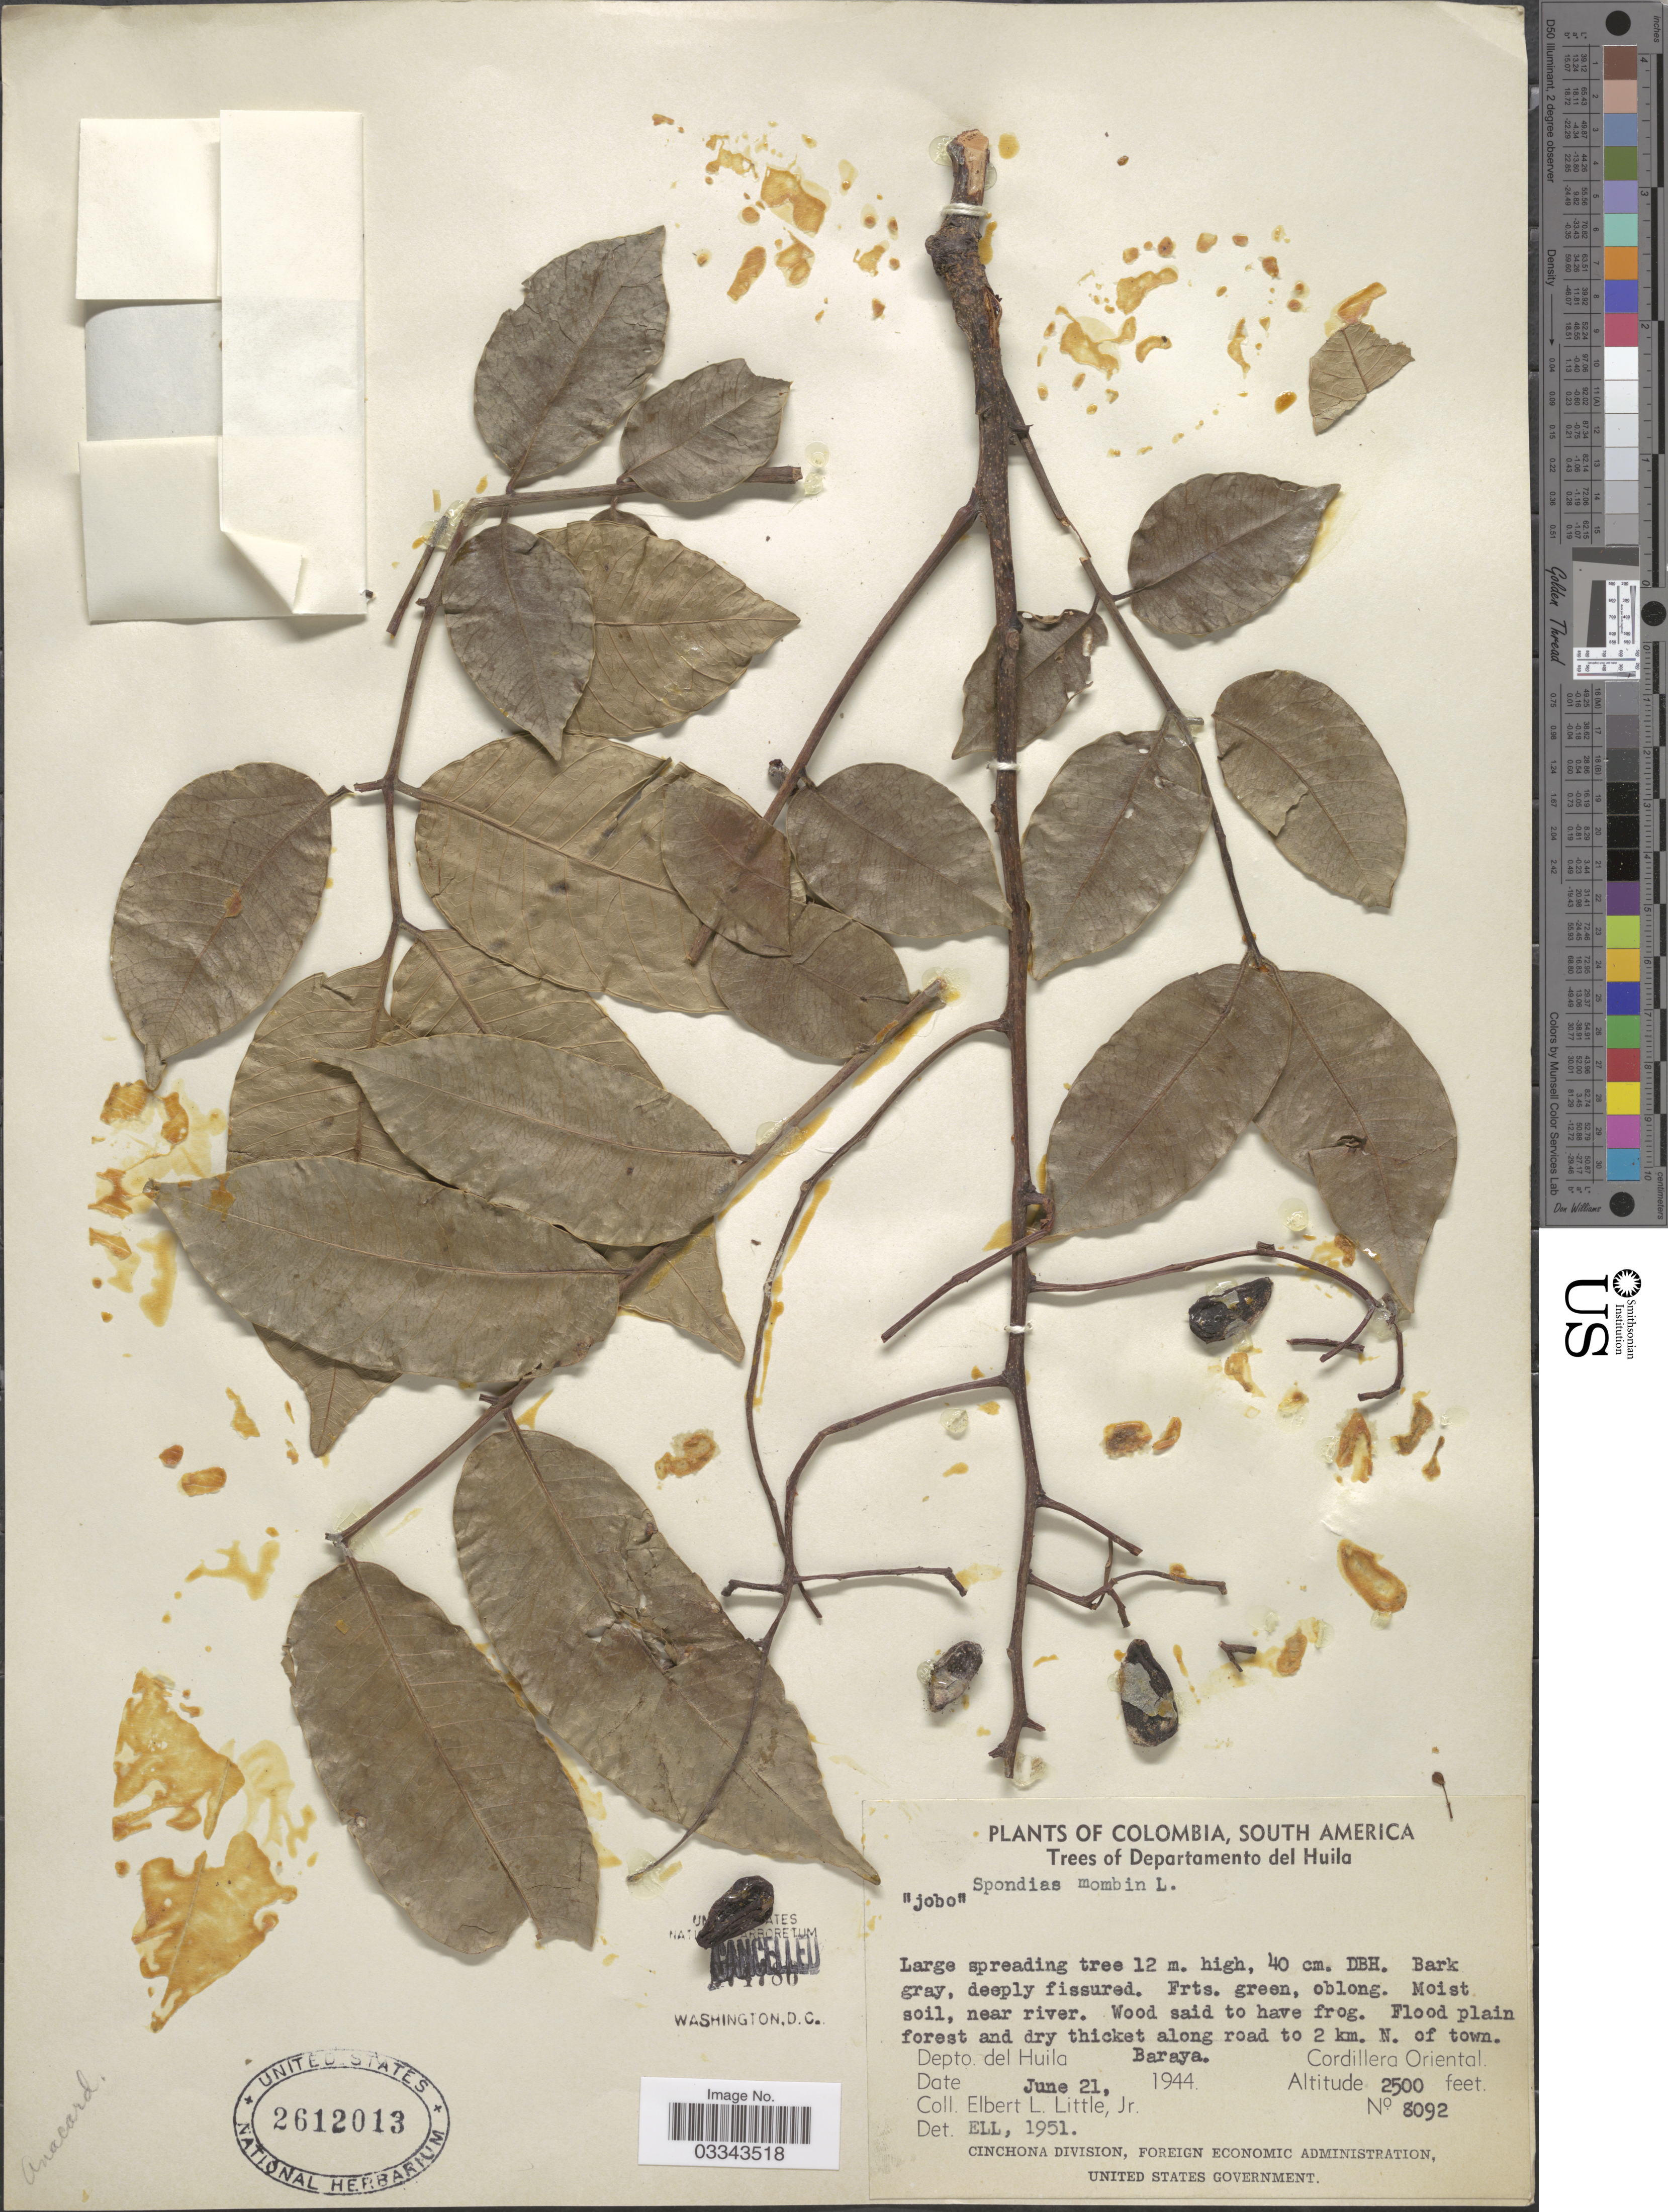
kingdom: Plantae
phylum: Tracheophyta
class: Magnoliopsida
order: Sapindales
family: Anacardiaceae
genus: Spondias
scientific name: Spondias mombin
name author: L.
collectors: E. L. Little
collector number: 8092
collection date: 1944-06-21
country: Colombia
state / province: Huila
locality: Departamento del Huila, Flood plain forest and dry thicket along road to 2 km. N. of town, Baraya, Depto. del Huila, Cordillera Oriental.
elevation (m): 762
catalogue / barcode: US 2612013